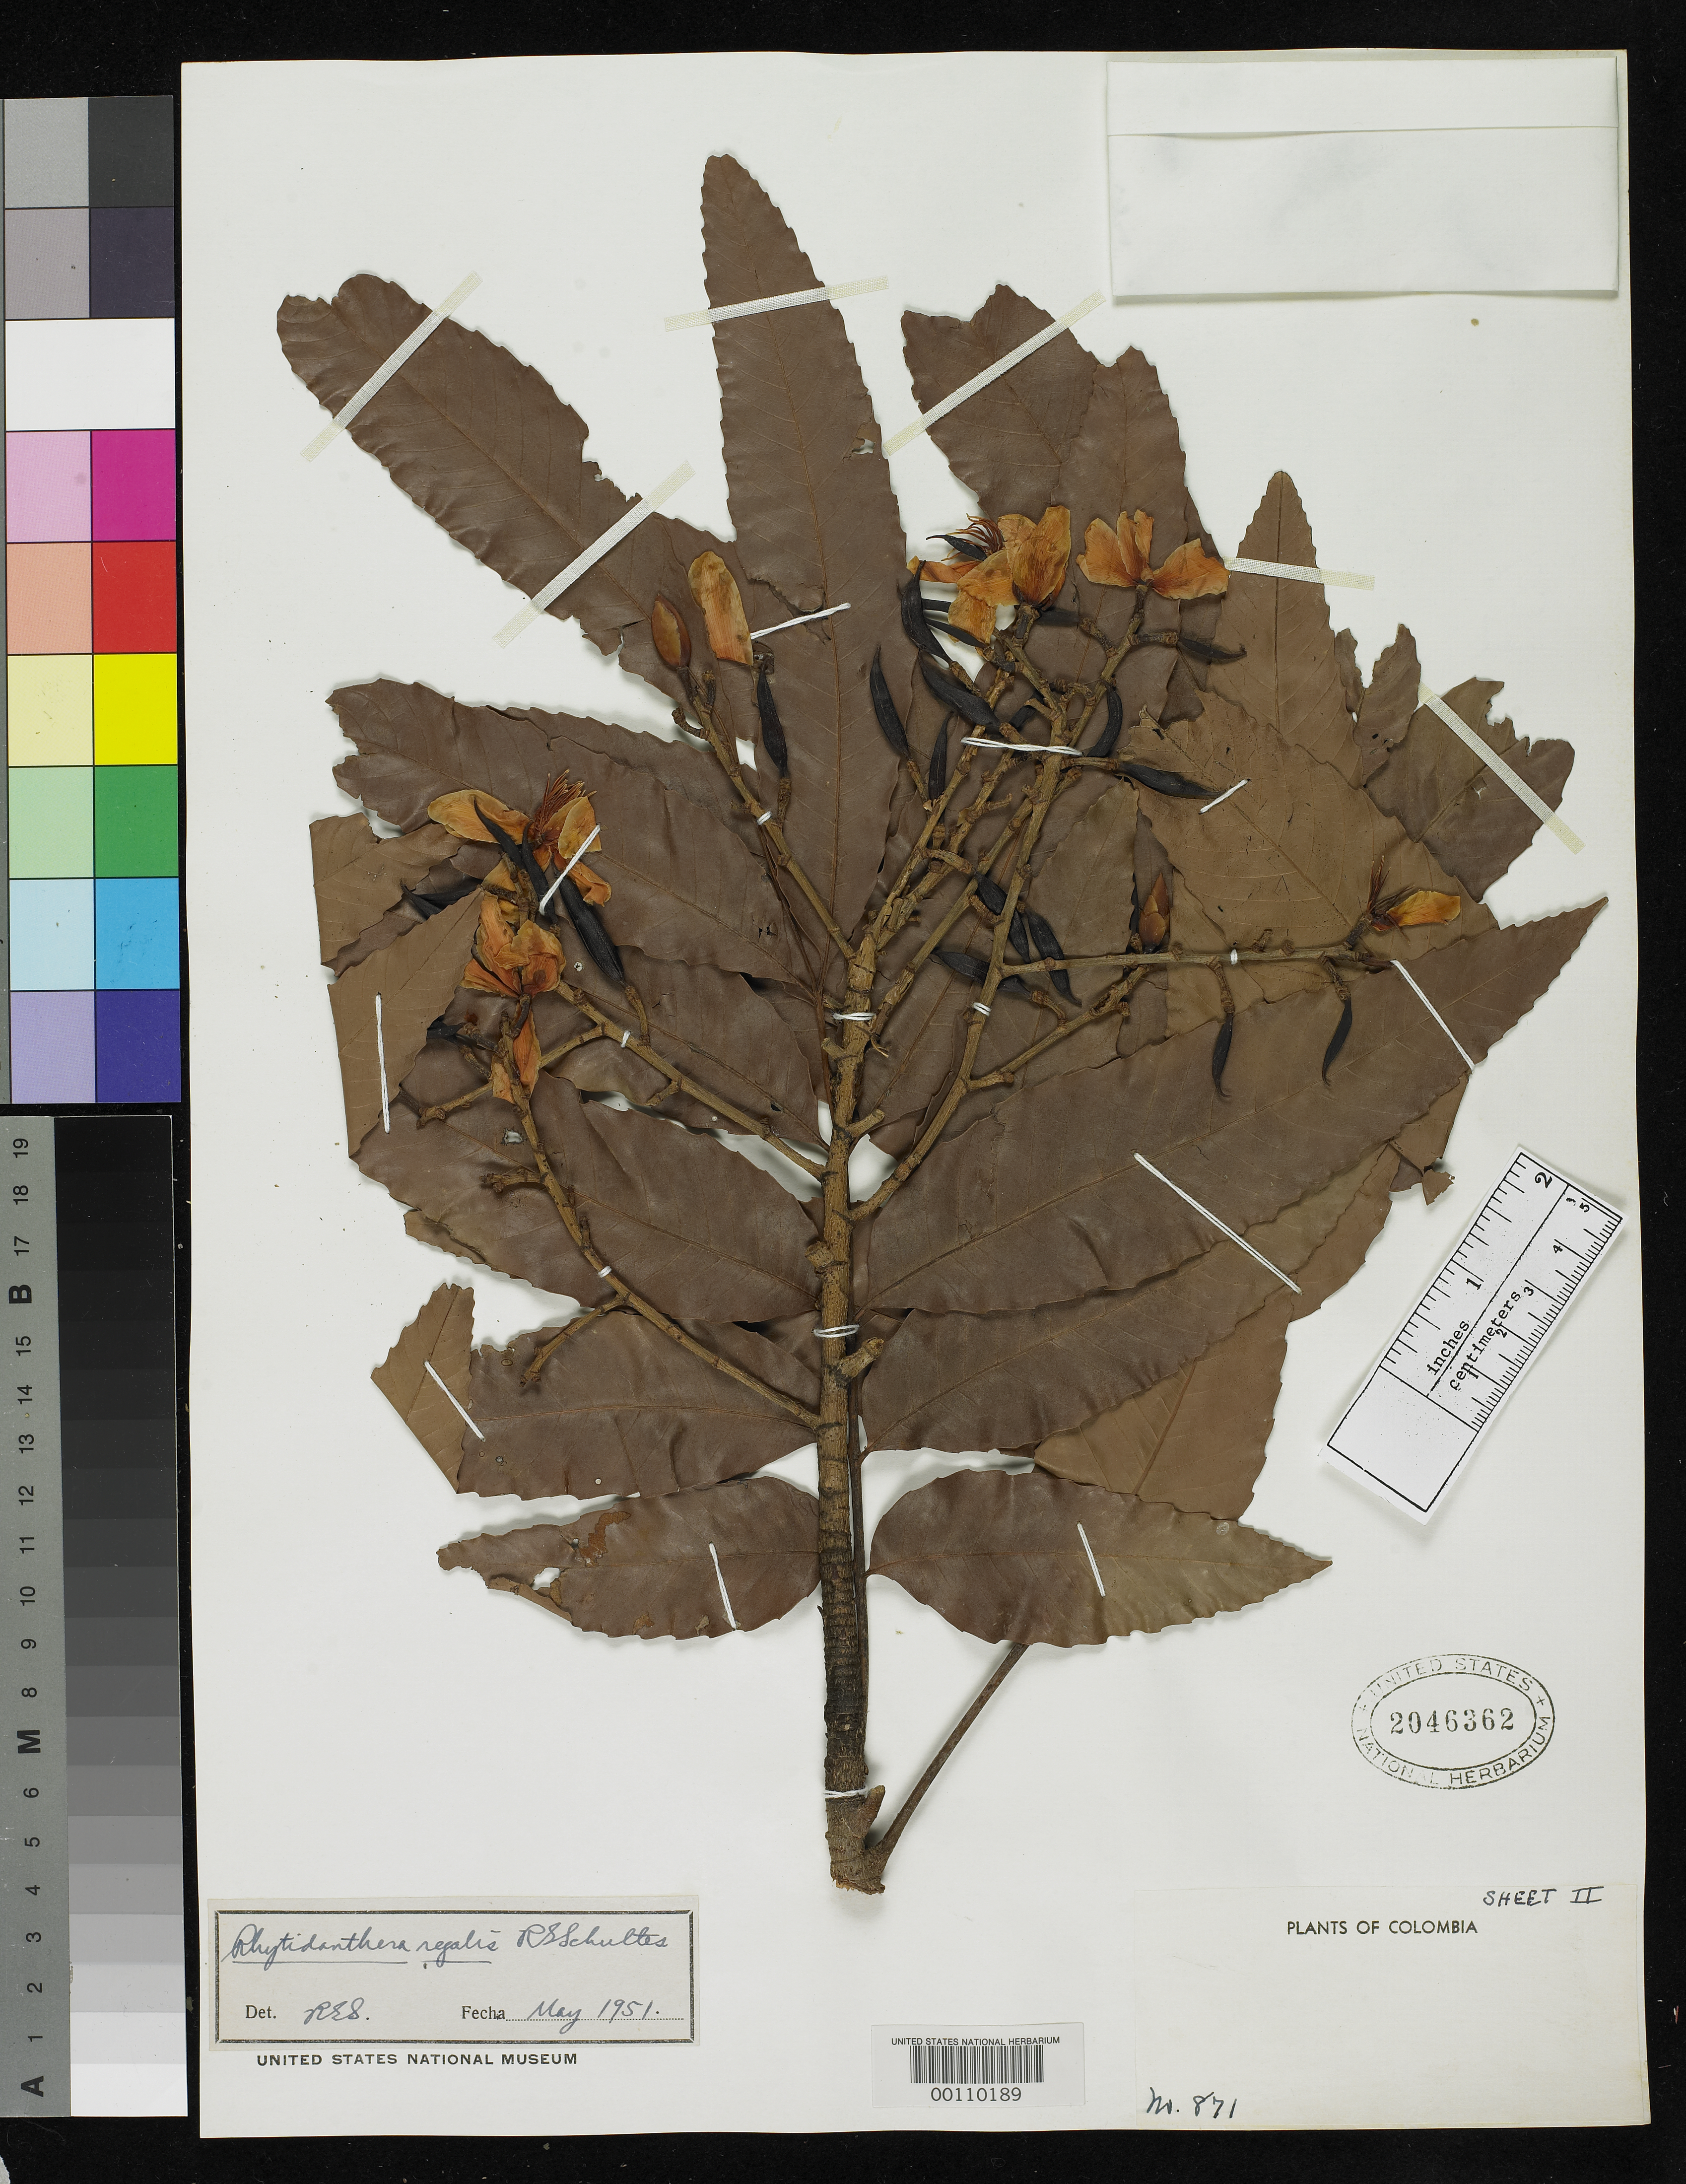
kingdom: Plantae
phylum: Tracheophyta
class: Magnoliopsida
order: Malpighiales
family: Ochnaceae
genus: Rhytidanthera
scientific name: Rhytidanthera regalis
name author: R.E. Schult.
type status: Isotype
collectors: J. M. Idrobo & R. E. Schultes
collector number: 871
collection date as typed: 30 Dec 1950 to 05 Jan 1951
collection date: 1950-12-30/1951-01-05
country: Colombia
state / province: Meta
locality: Cordillera La Macarena.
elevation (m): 600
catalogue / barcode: US 2046362